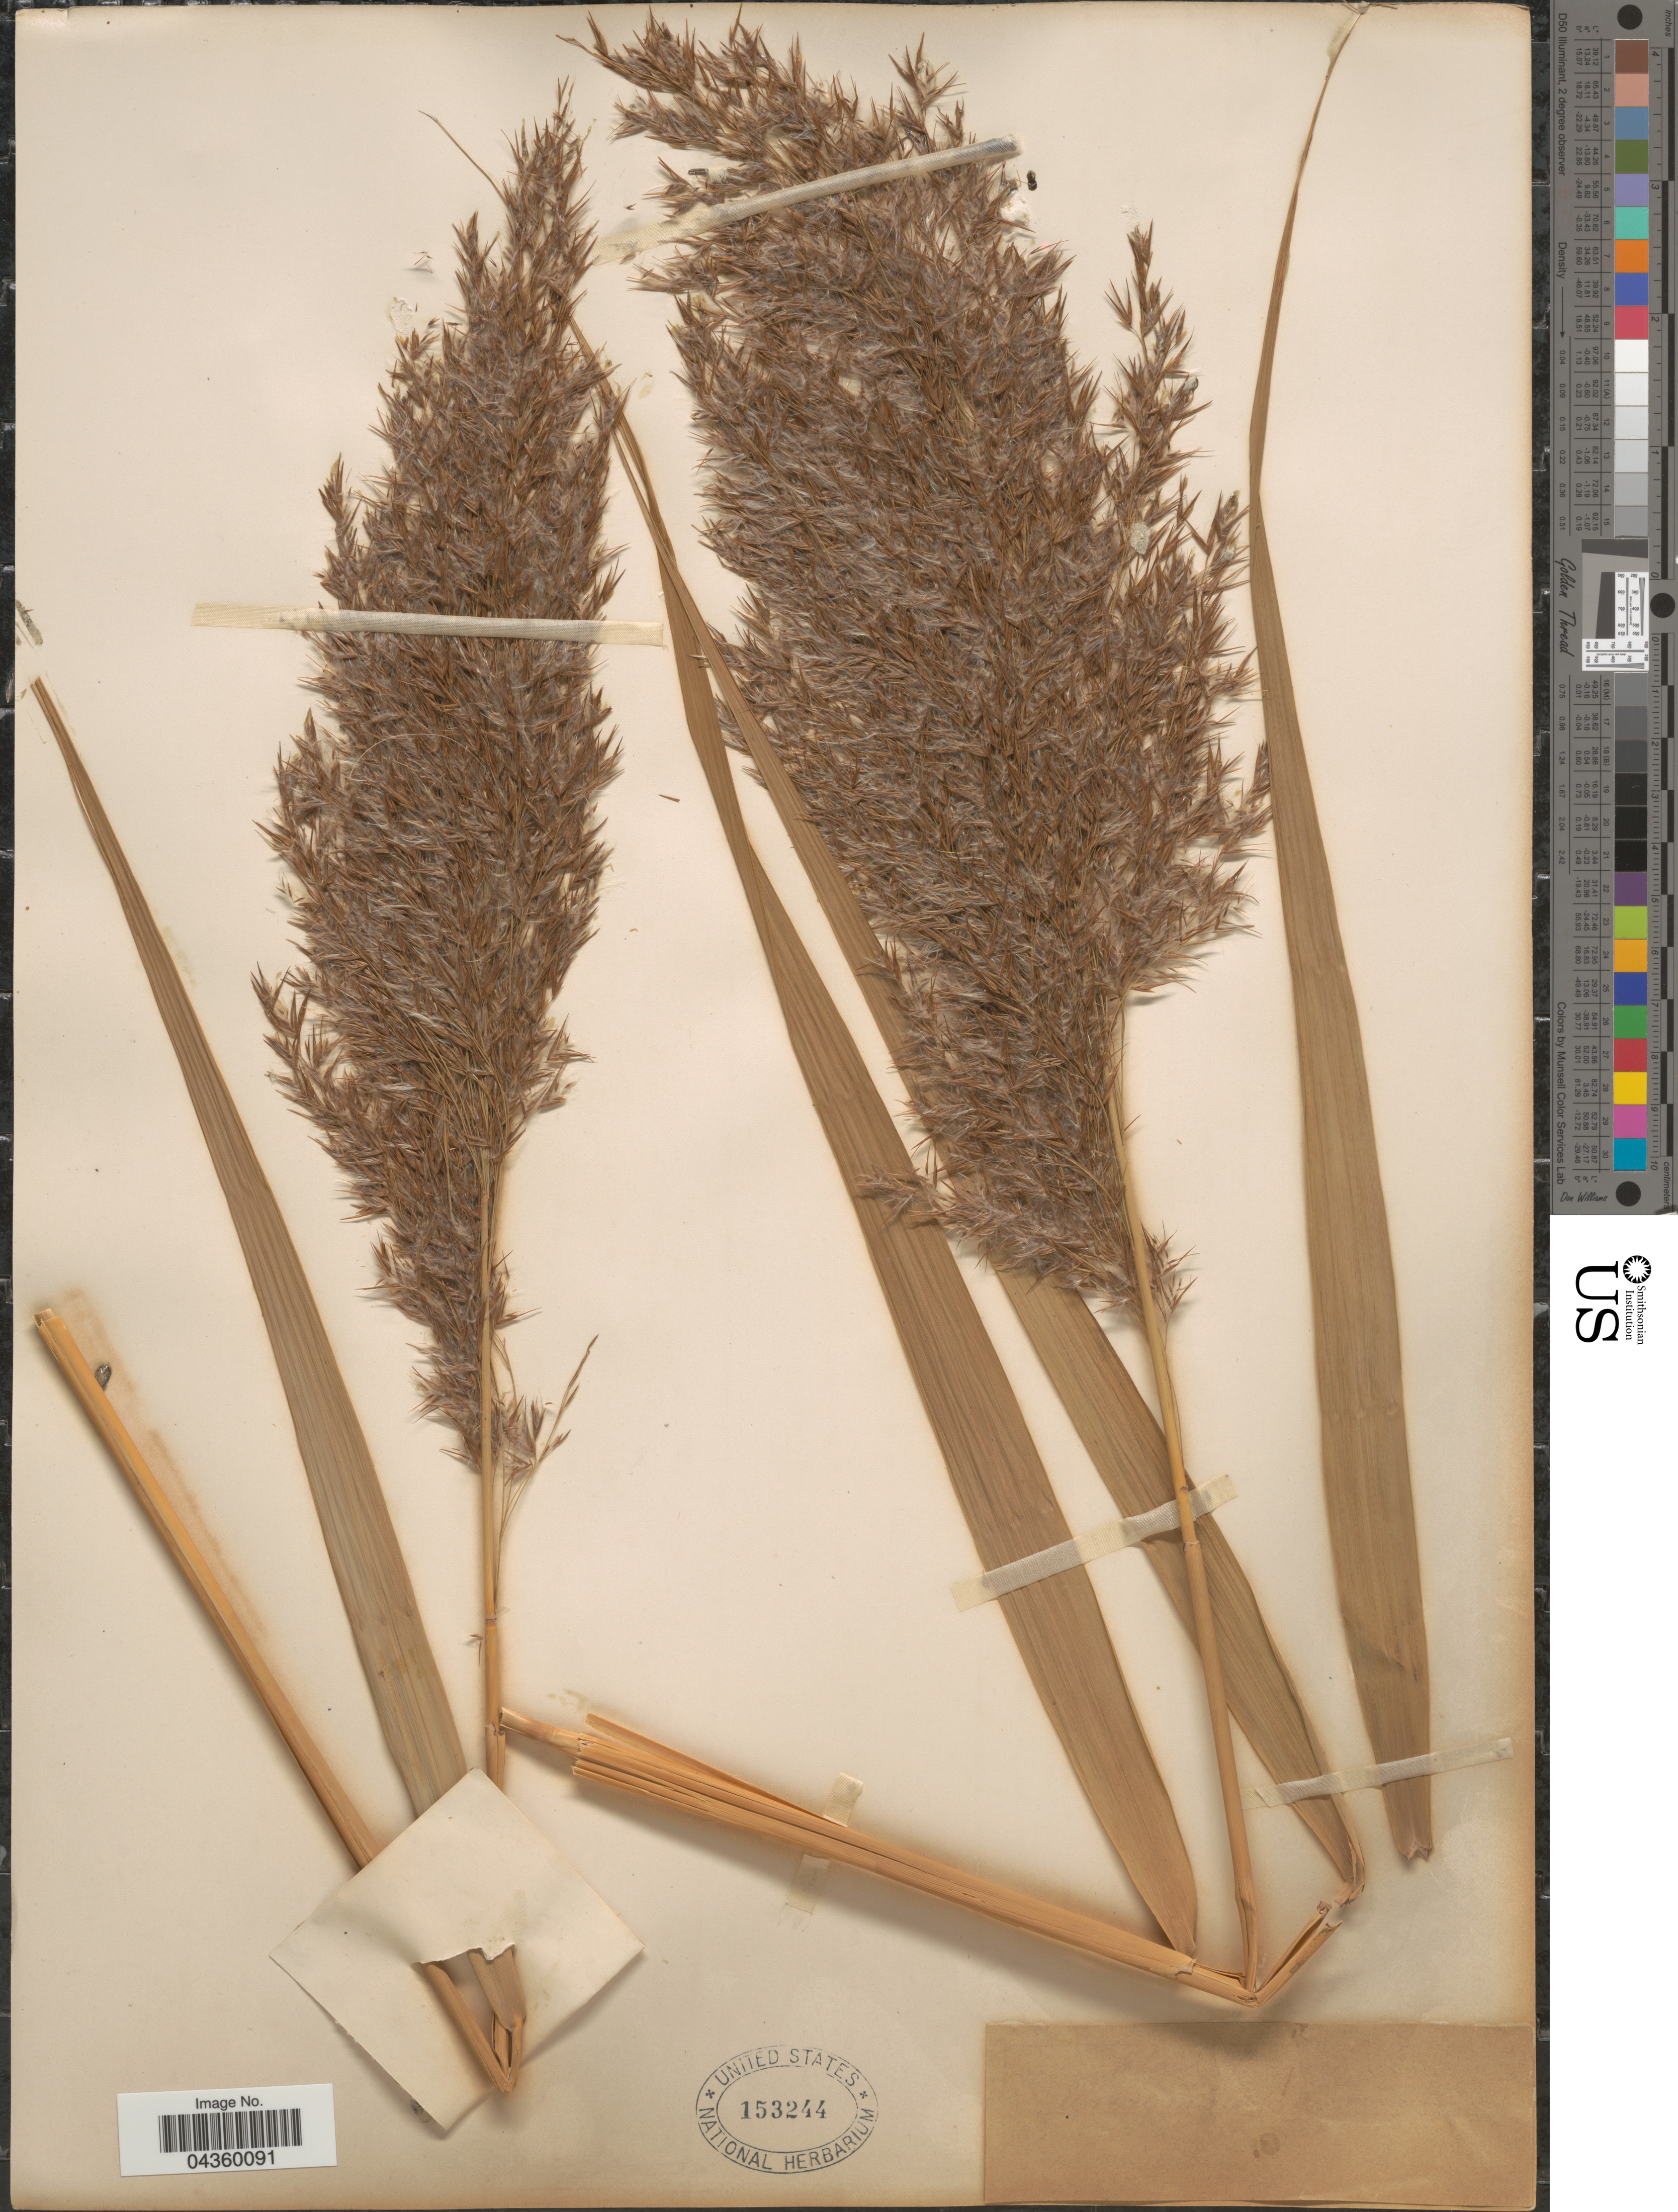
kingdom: Plantae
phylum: Tracheophyta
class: Liliopsida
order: Poales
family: Poaceae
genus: Phragmites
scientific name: Phragmites australis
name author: (Cav.) Trin. ex Steud.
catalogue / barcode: US 153244